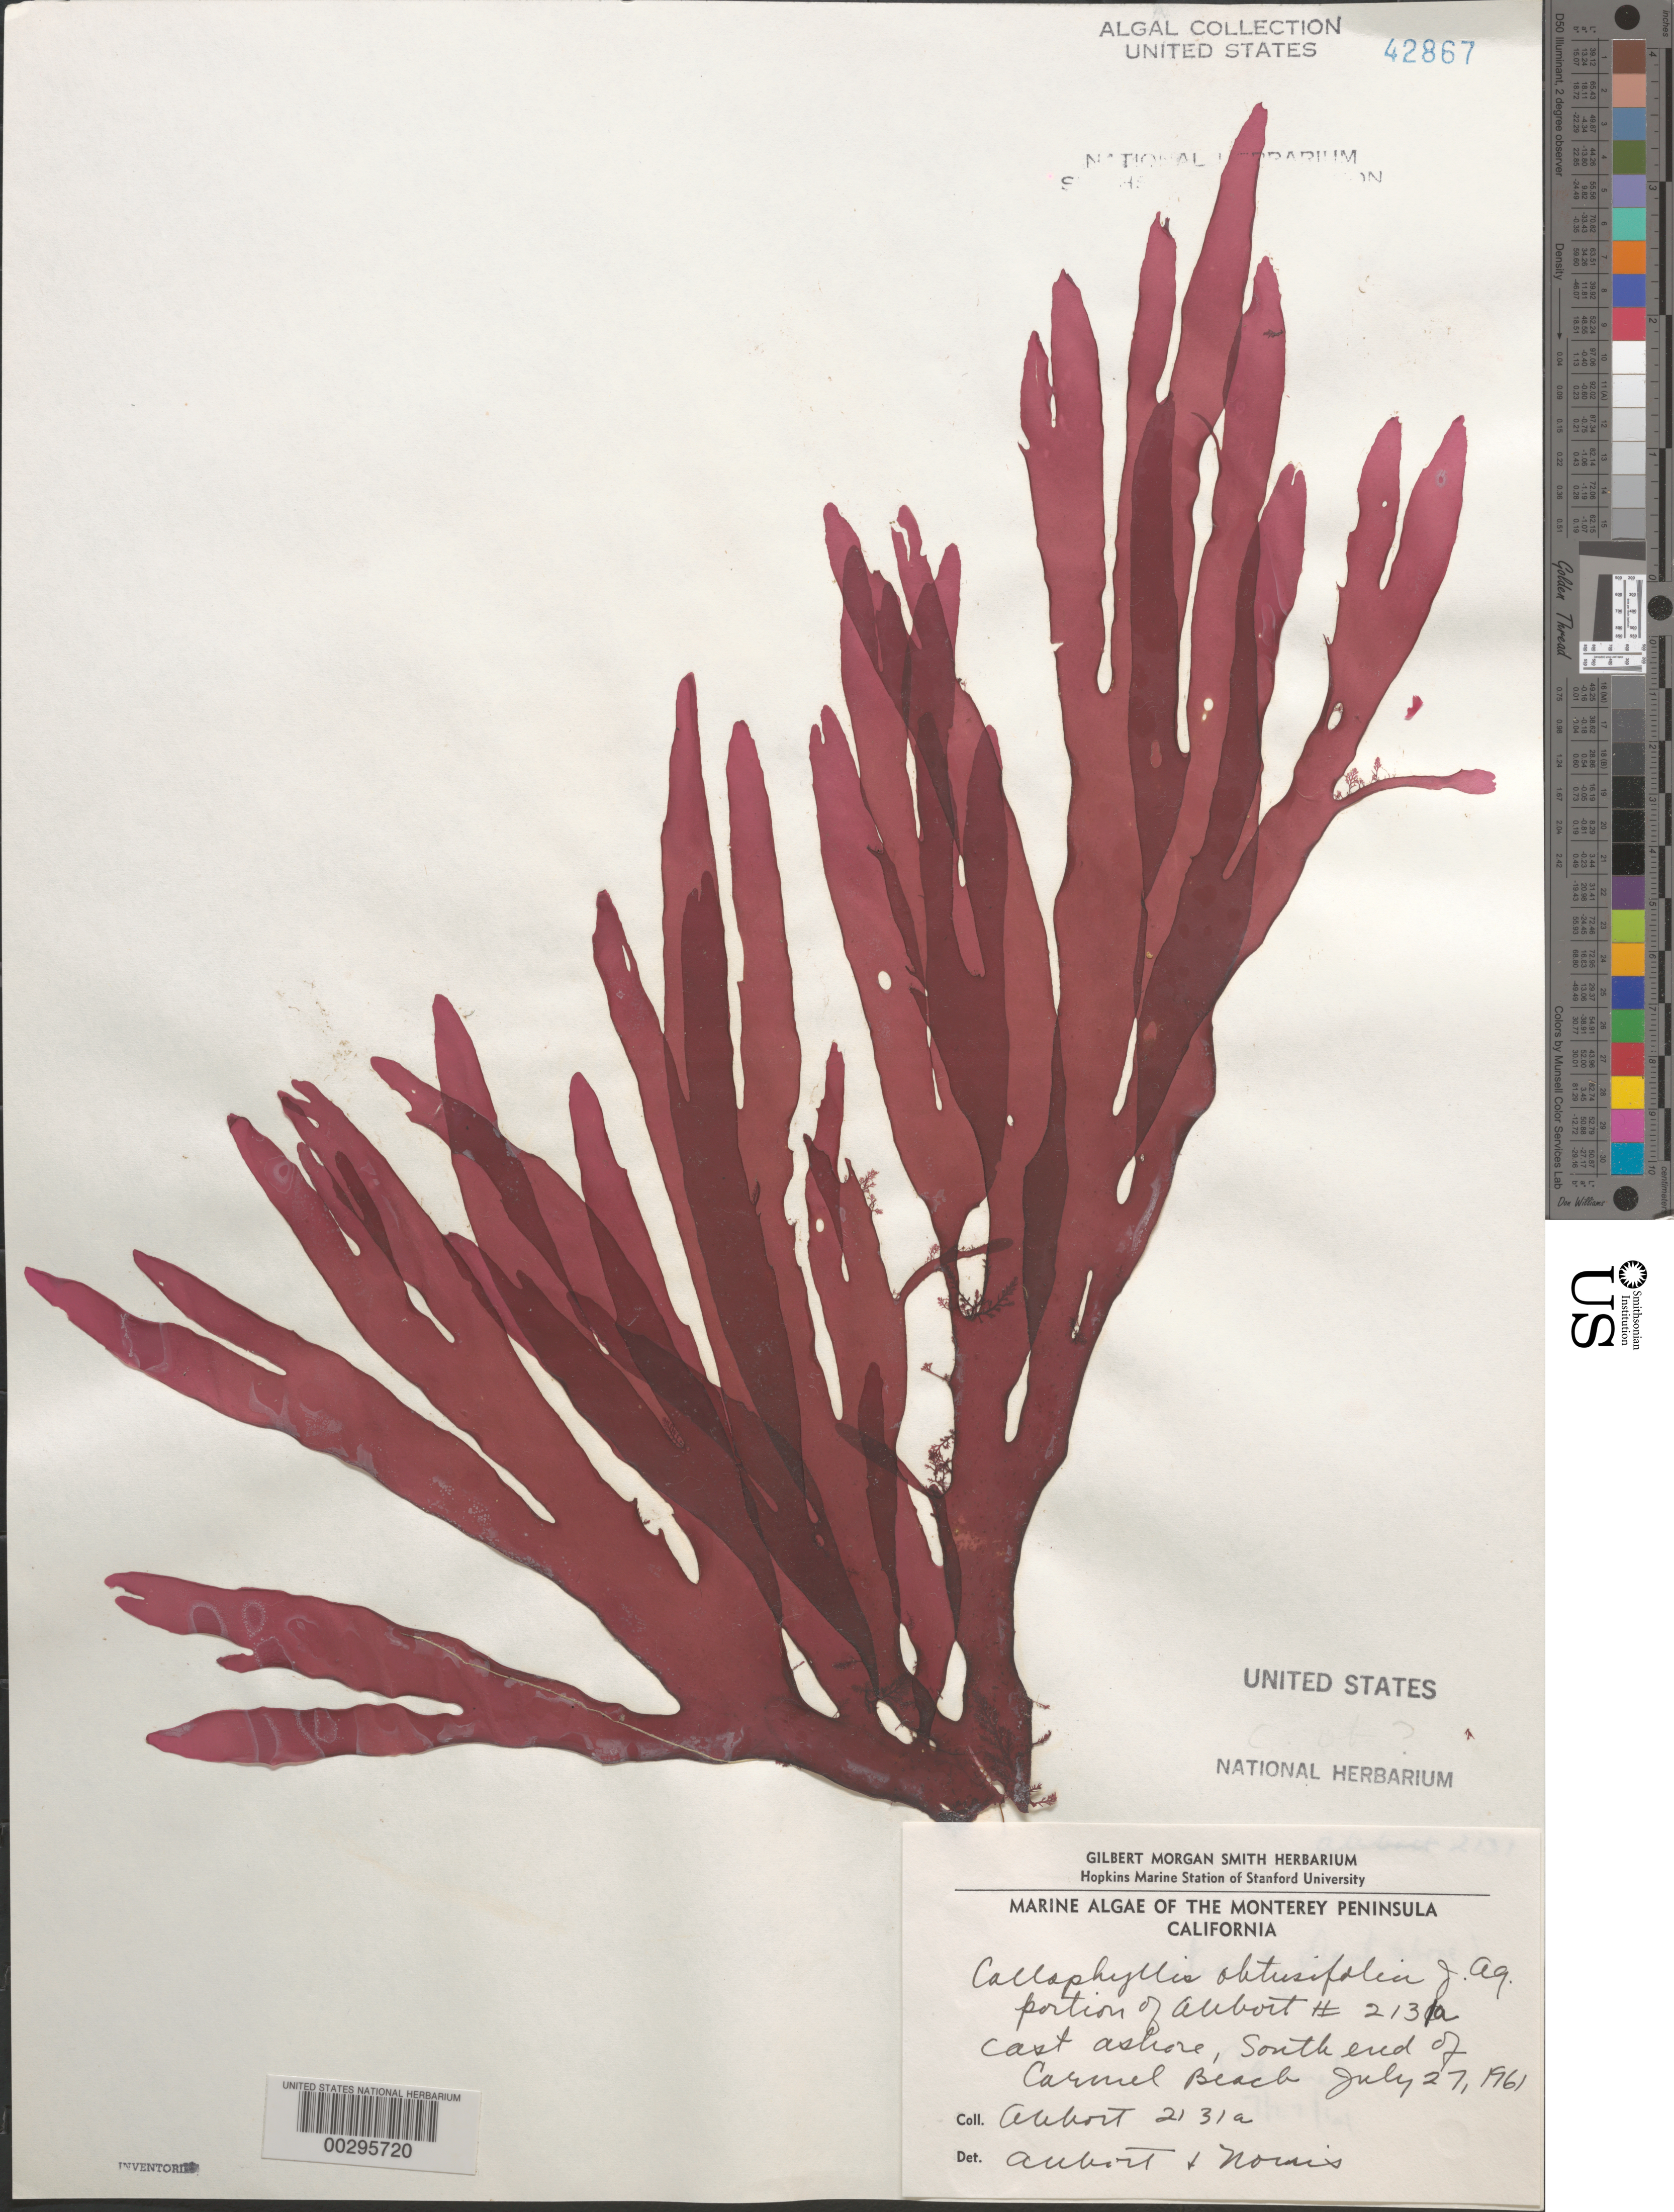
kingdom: Plantae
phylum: Rhodophyta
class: Florideophyceae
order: Gigartinales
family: Kallymeniaceae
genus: Callophyllis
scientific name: Callophyllis obtusifolia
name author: J. Agardh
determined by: Abbott, I. A.; Norris, R. E.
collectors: I. A. Abbott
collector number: IAA 2131a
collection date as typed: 27 Jul 1961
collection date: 1961-07-27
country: United States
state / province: California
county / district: Monterey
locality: Carmel Beach, south end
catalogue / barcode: US 42867